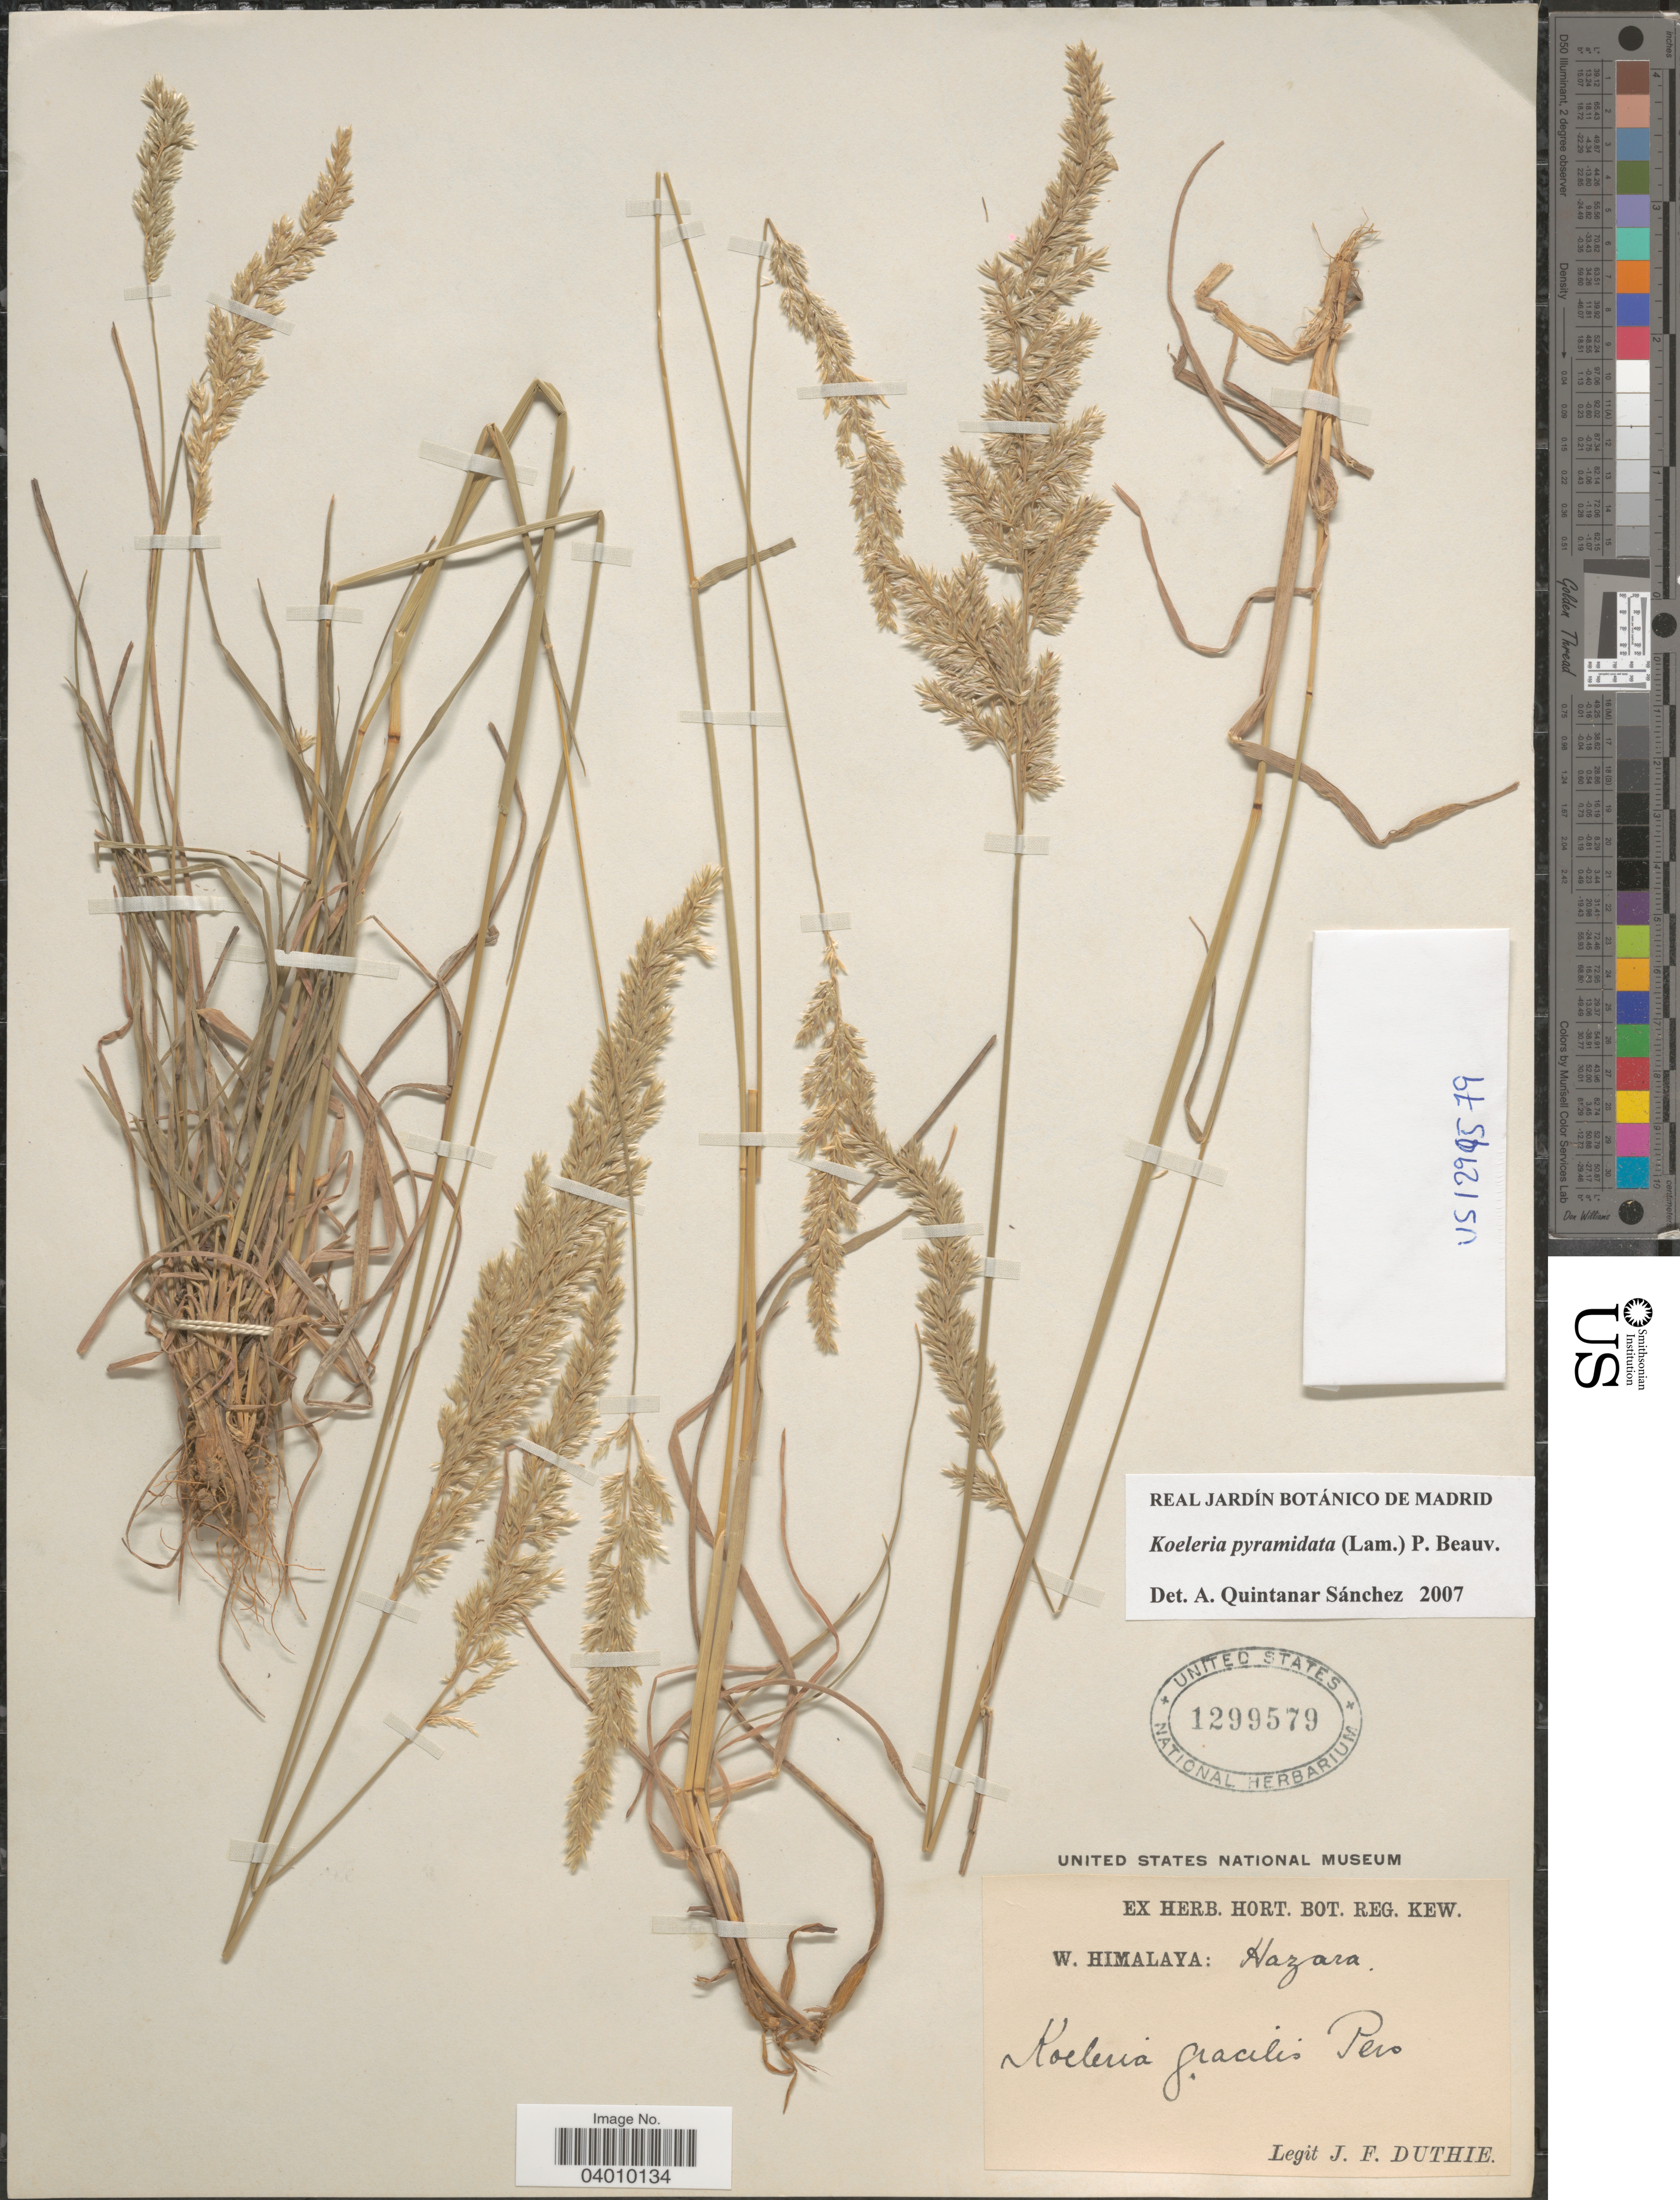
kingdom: Plantae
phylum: Tracheophyta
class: Liliopsida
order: Poales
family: Poaceae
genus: Koeleria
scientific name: Koeleria pyramidata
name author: (Lam.) P. Beauv.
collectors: J. F. Duthie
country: Pakistan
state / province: Khyber Pakhtunkhwa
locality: W. Himalaya: Hazara.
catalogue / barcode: US 1299579